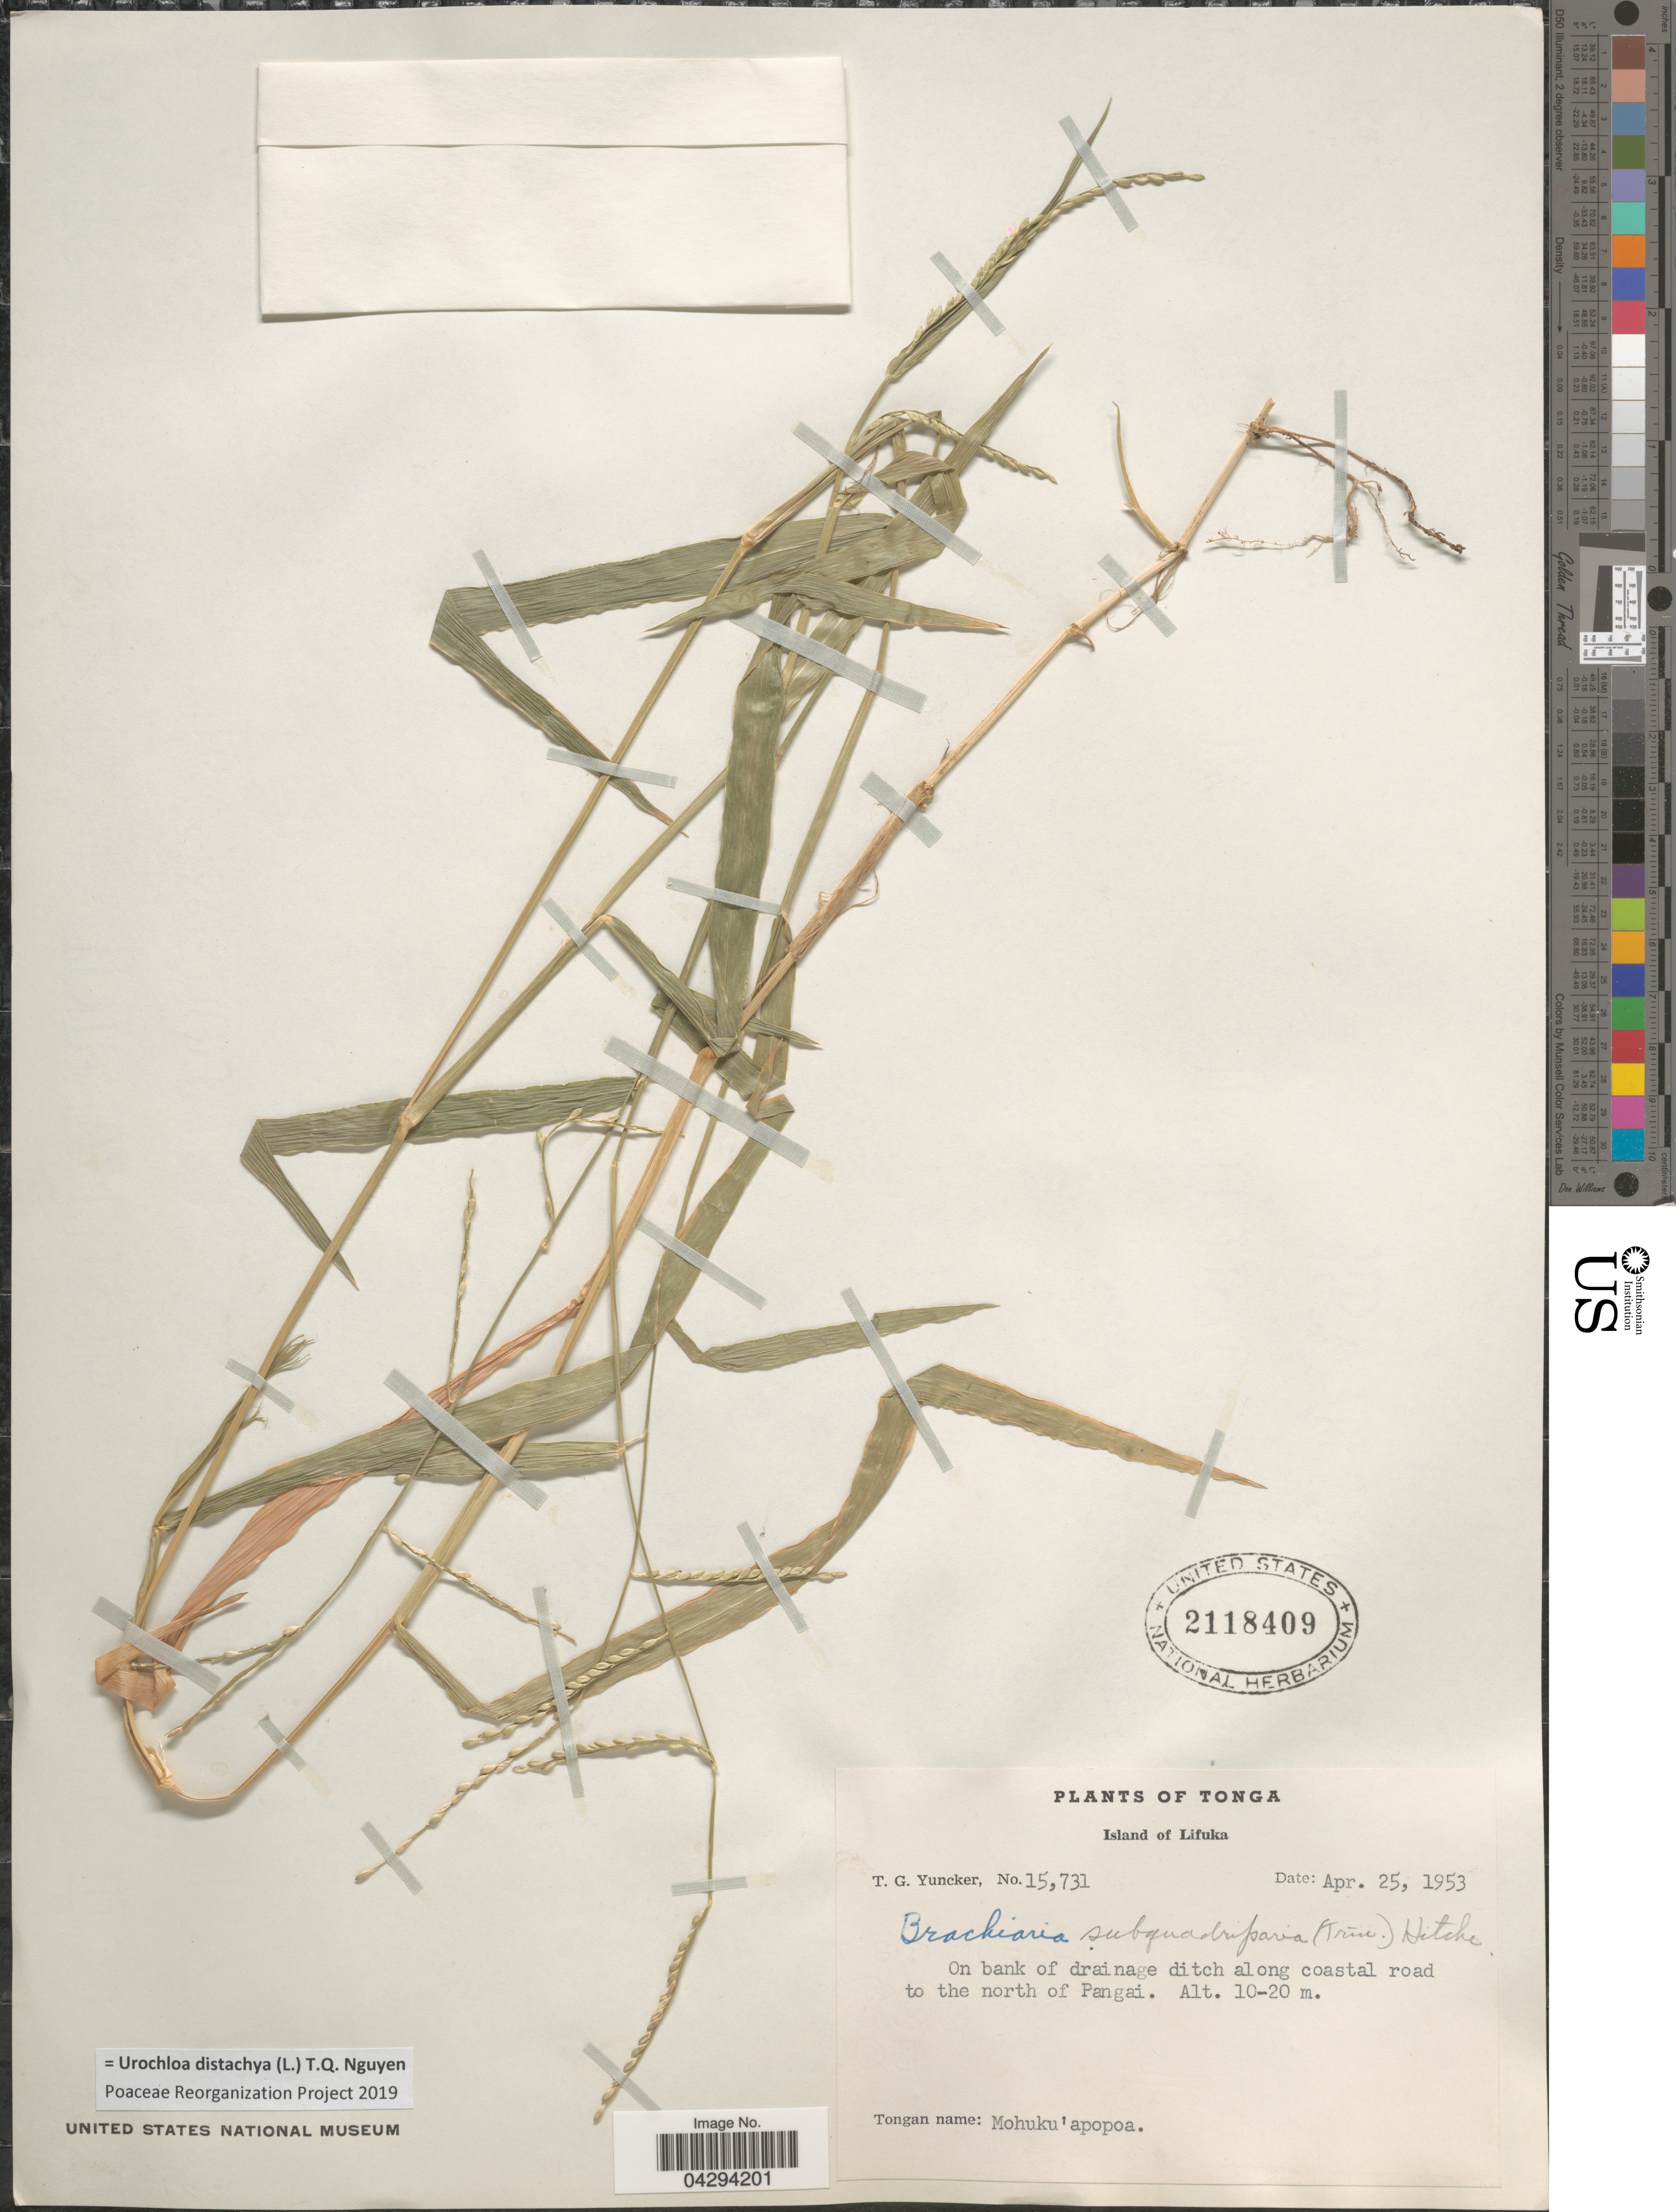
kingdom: Plantae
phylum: Tracheophyta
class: Liliopsida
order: Poales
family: Poaceae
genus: Urochloa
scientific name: Urochloa distachya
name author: (L.) T.Q. Nguyen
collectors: T. G. Yuncker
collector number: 15731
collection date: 1953-04-25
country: Tonga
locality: Island of Lifuka. On bank of drainage ditch along coastal road to the north of Pangai.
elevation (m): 10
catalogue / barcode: US 2118409